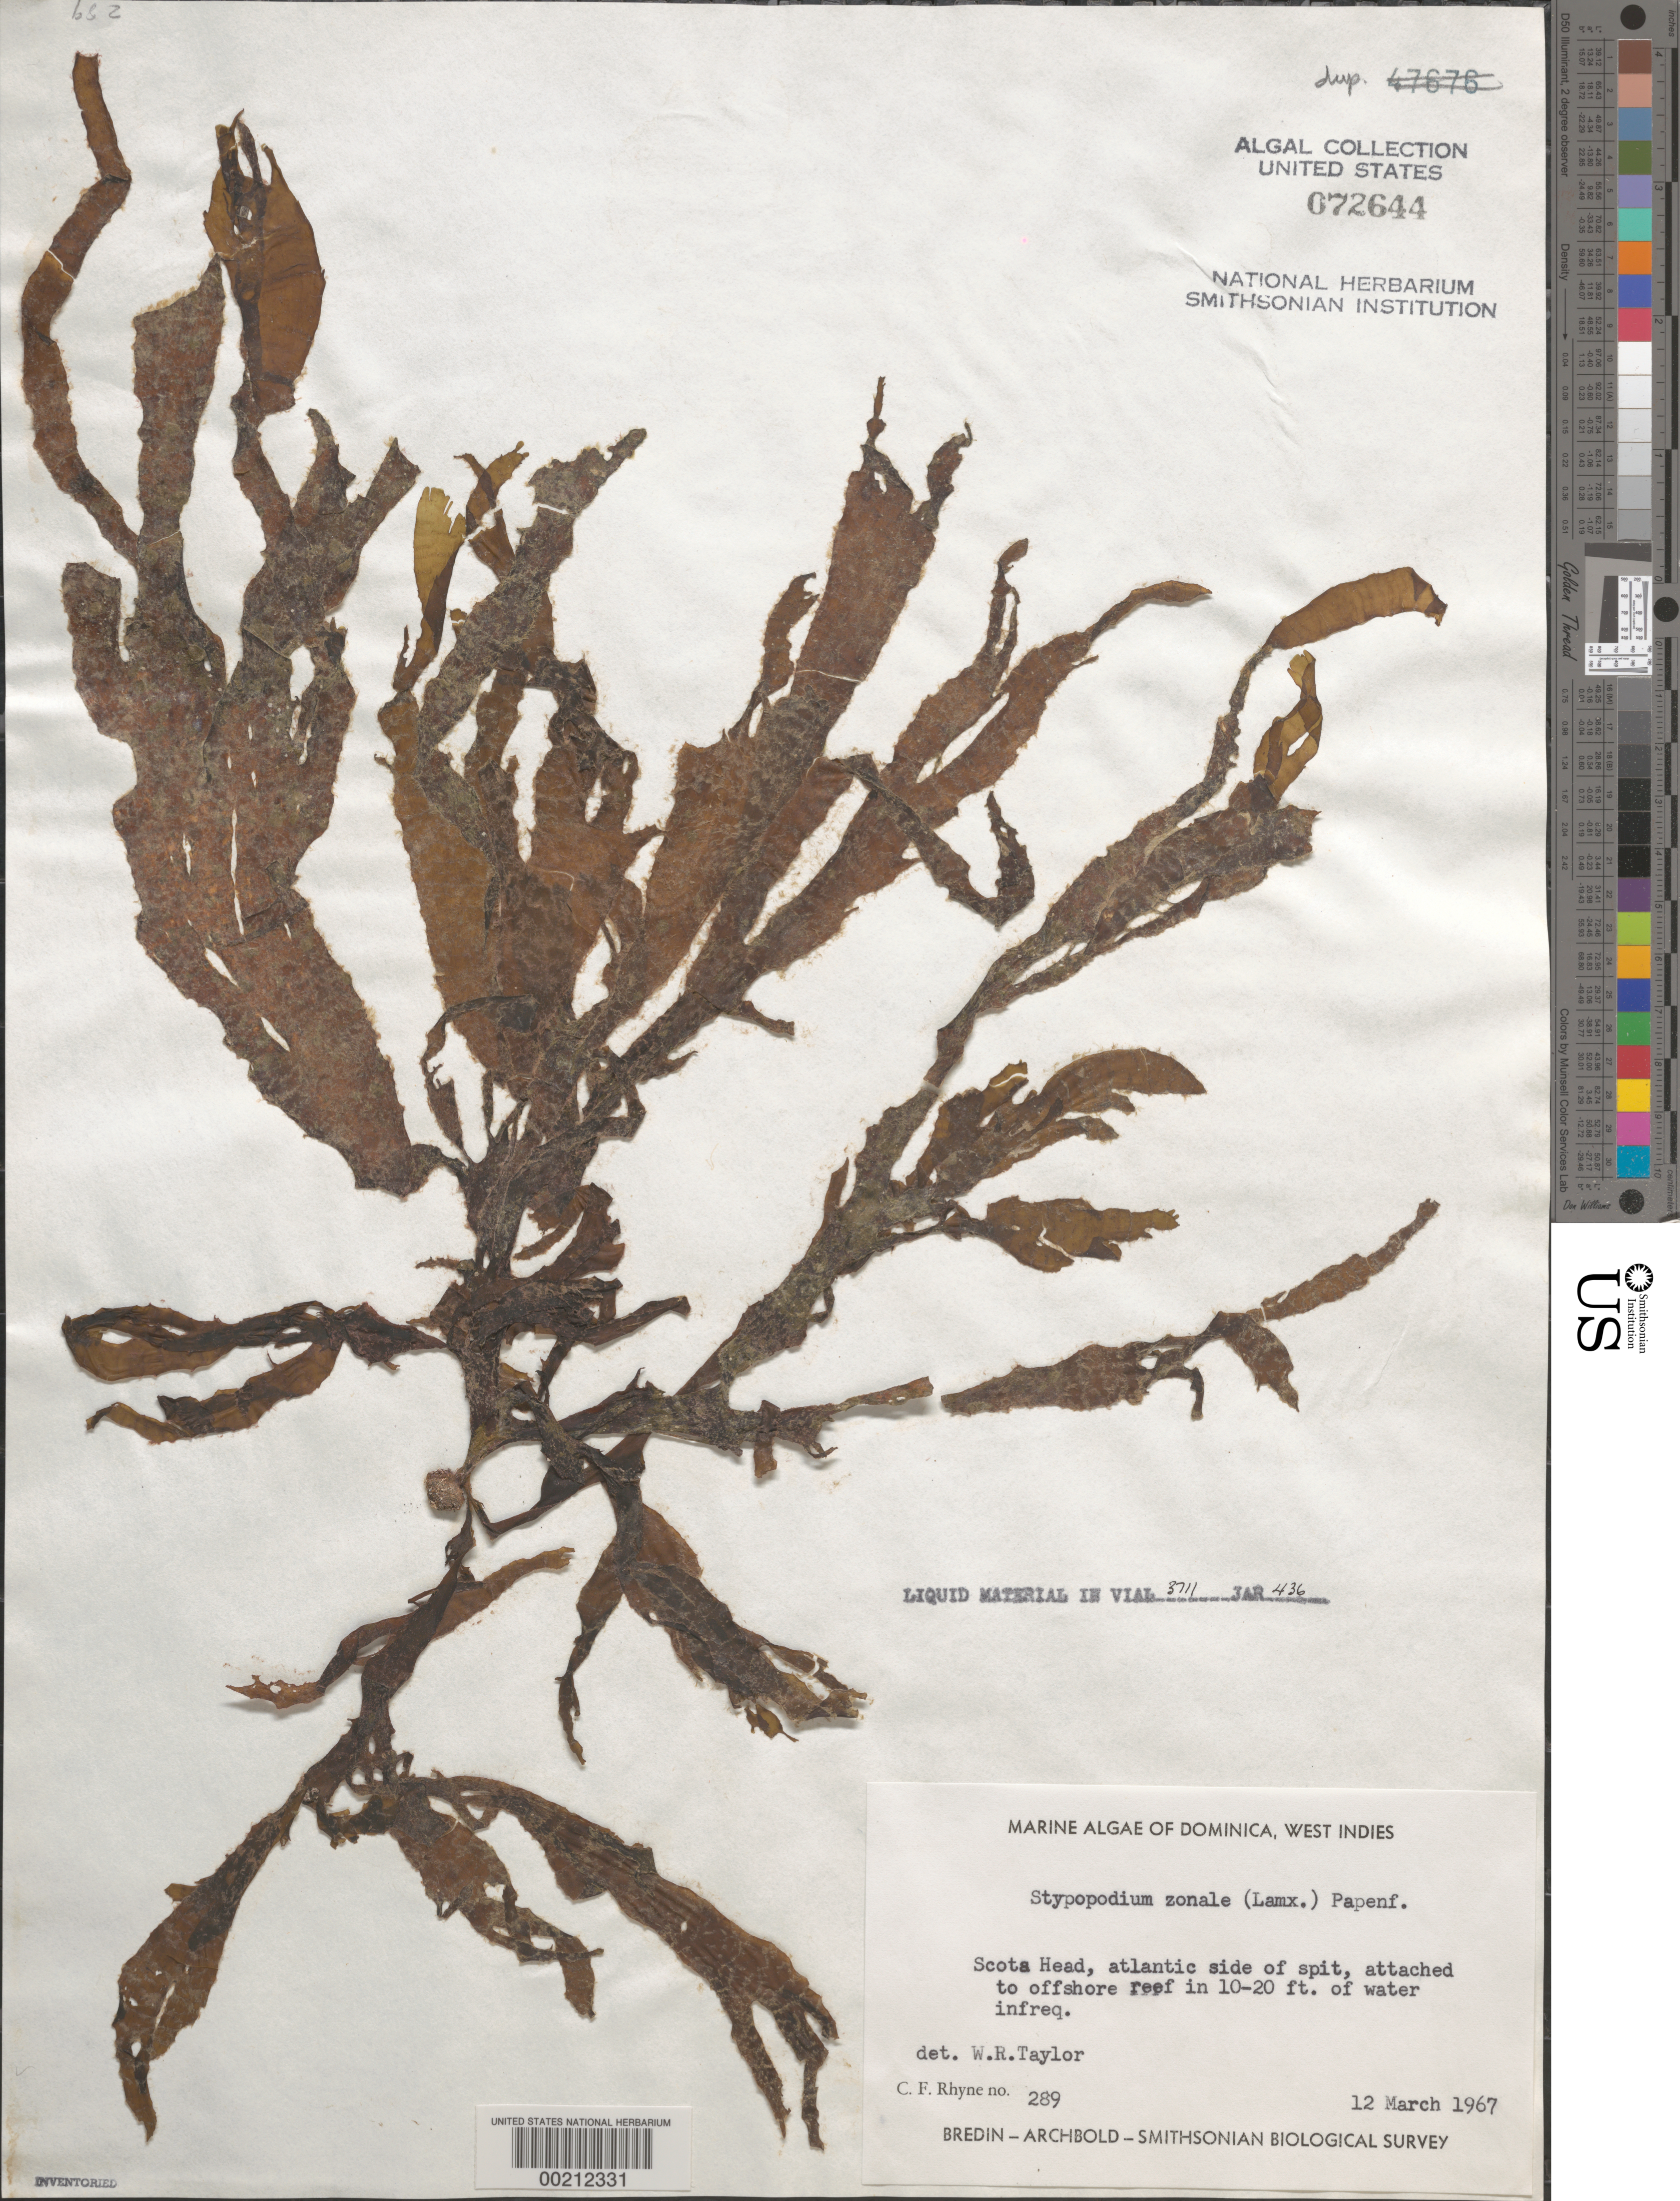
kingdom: Chromista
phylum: Ochrophyta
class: Phaeophyceae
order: Dictyotales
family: Dictyotaceae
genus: Stypopodium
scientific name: Stypopodium zonale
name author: (J.V.Lamouroux) Papenf.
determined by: Taylor, William R.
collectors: C. Rhyne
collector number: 289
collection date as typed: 12 Mar 1967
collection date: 1967-03-12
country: Dominica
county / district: St. Mark's Parish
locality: Scots Head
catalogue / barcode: US 72644